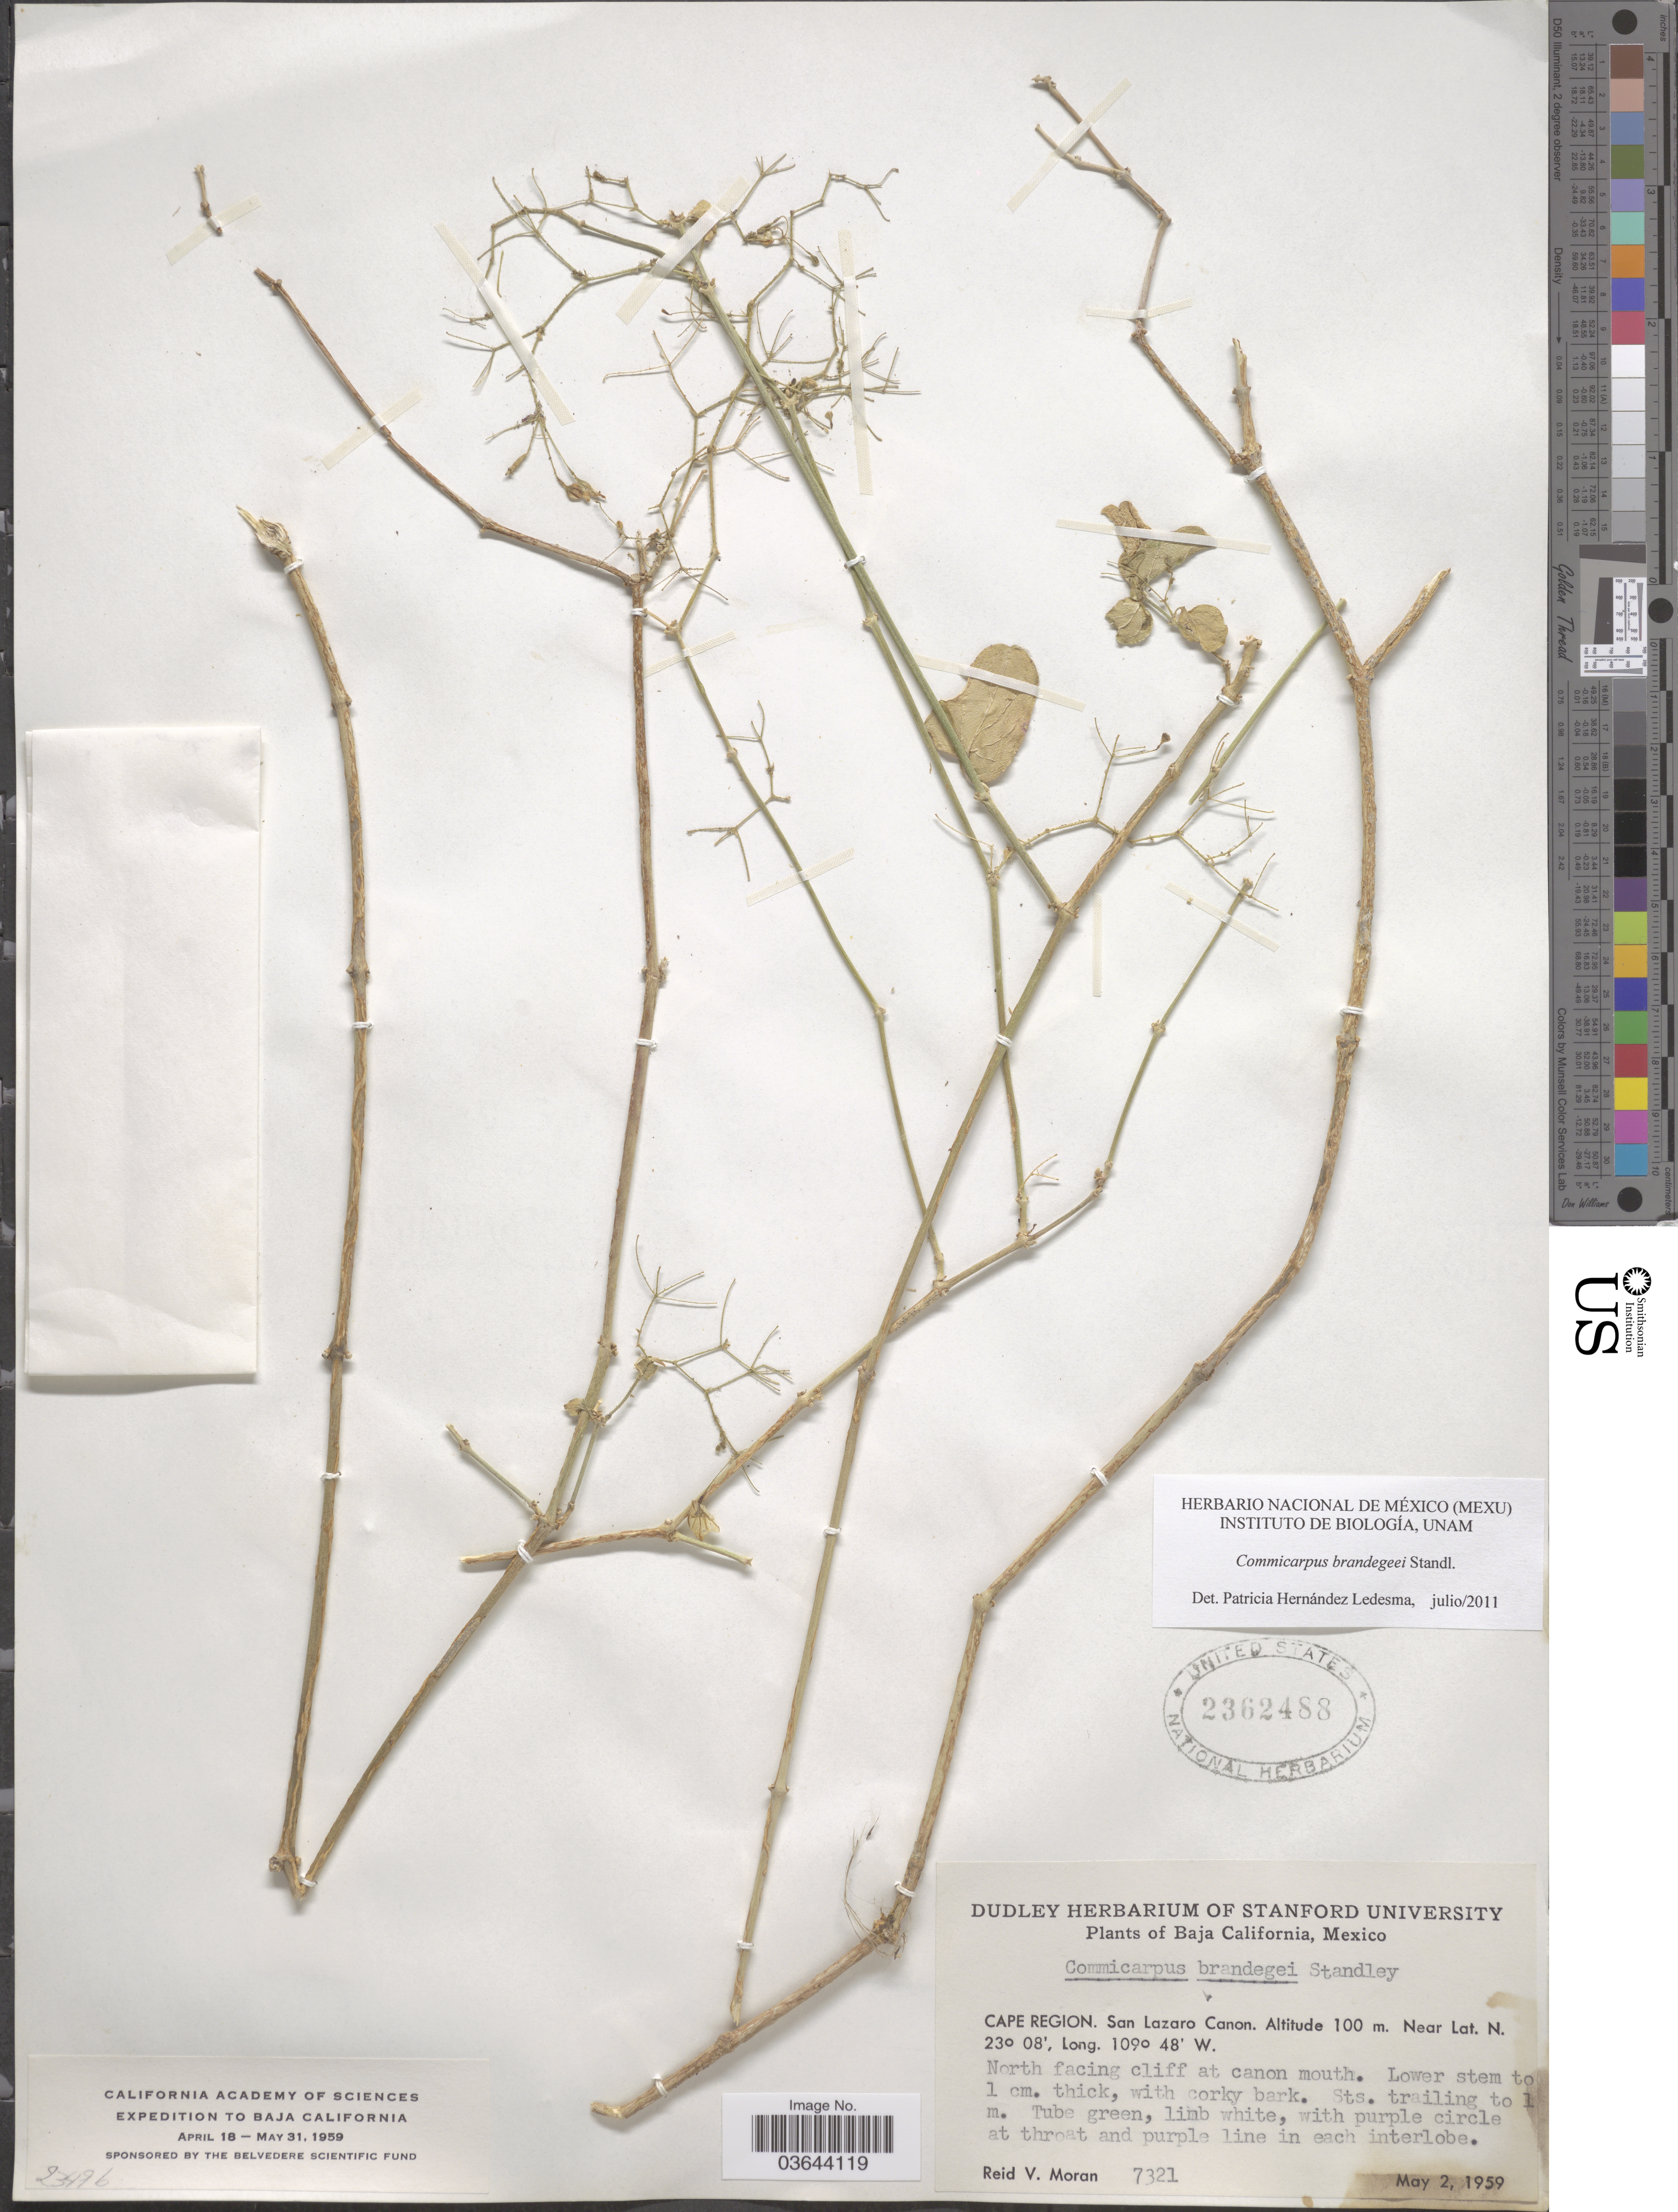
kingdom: Plantae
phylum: Tracheophyta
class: Magnoliopsida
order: Caryophyllales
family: Nyctaginaceae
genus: Commicarpus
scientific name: Commicarpus brandegeei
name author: (Standl.) Standl.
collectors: R. V. Moran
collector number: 7321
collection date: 1959-05-02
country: Mexico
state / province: Baja California Sur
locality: Cape Region. San Lazaro Canon.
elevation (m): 100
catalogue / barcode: US 2362488